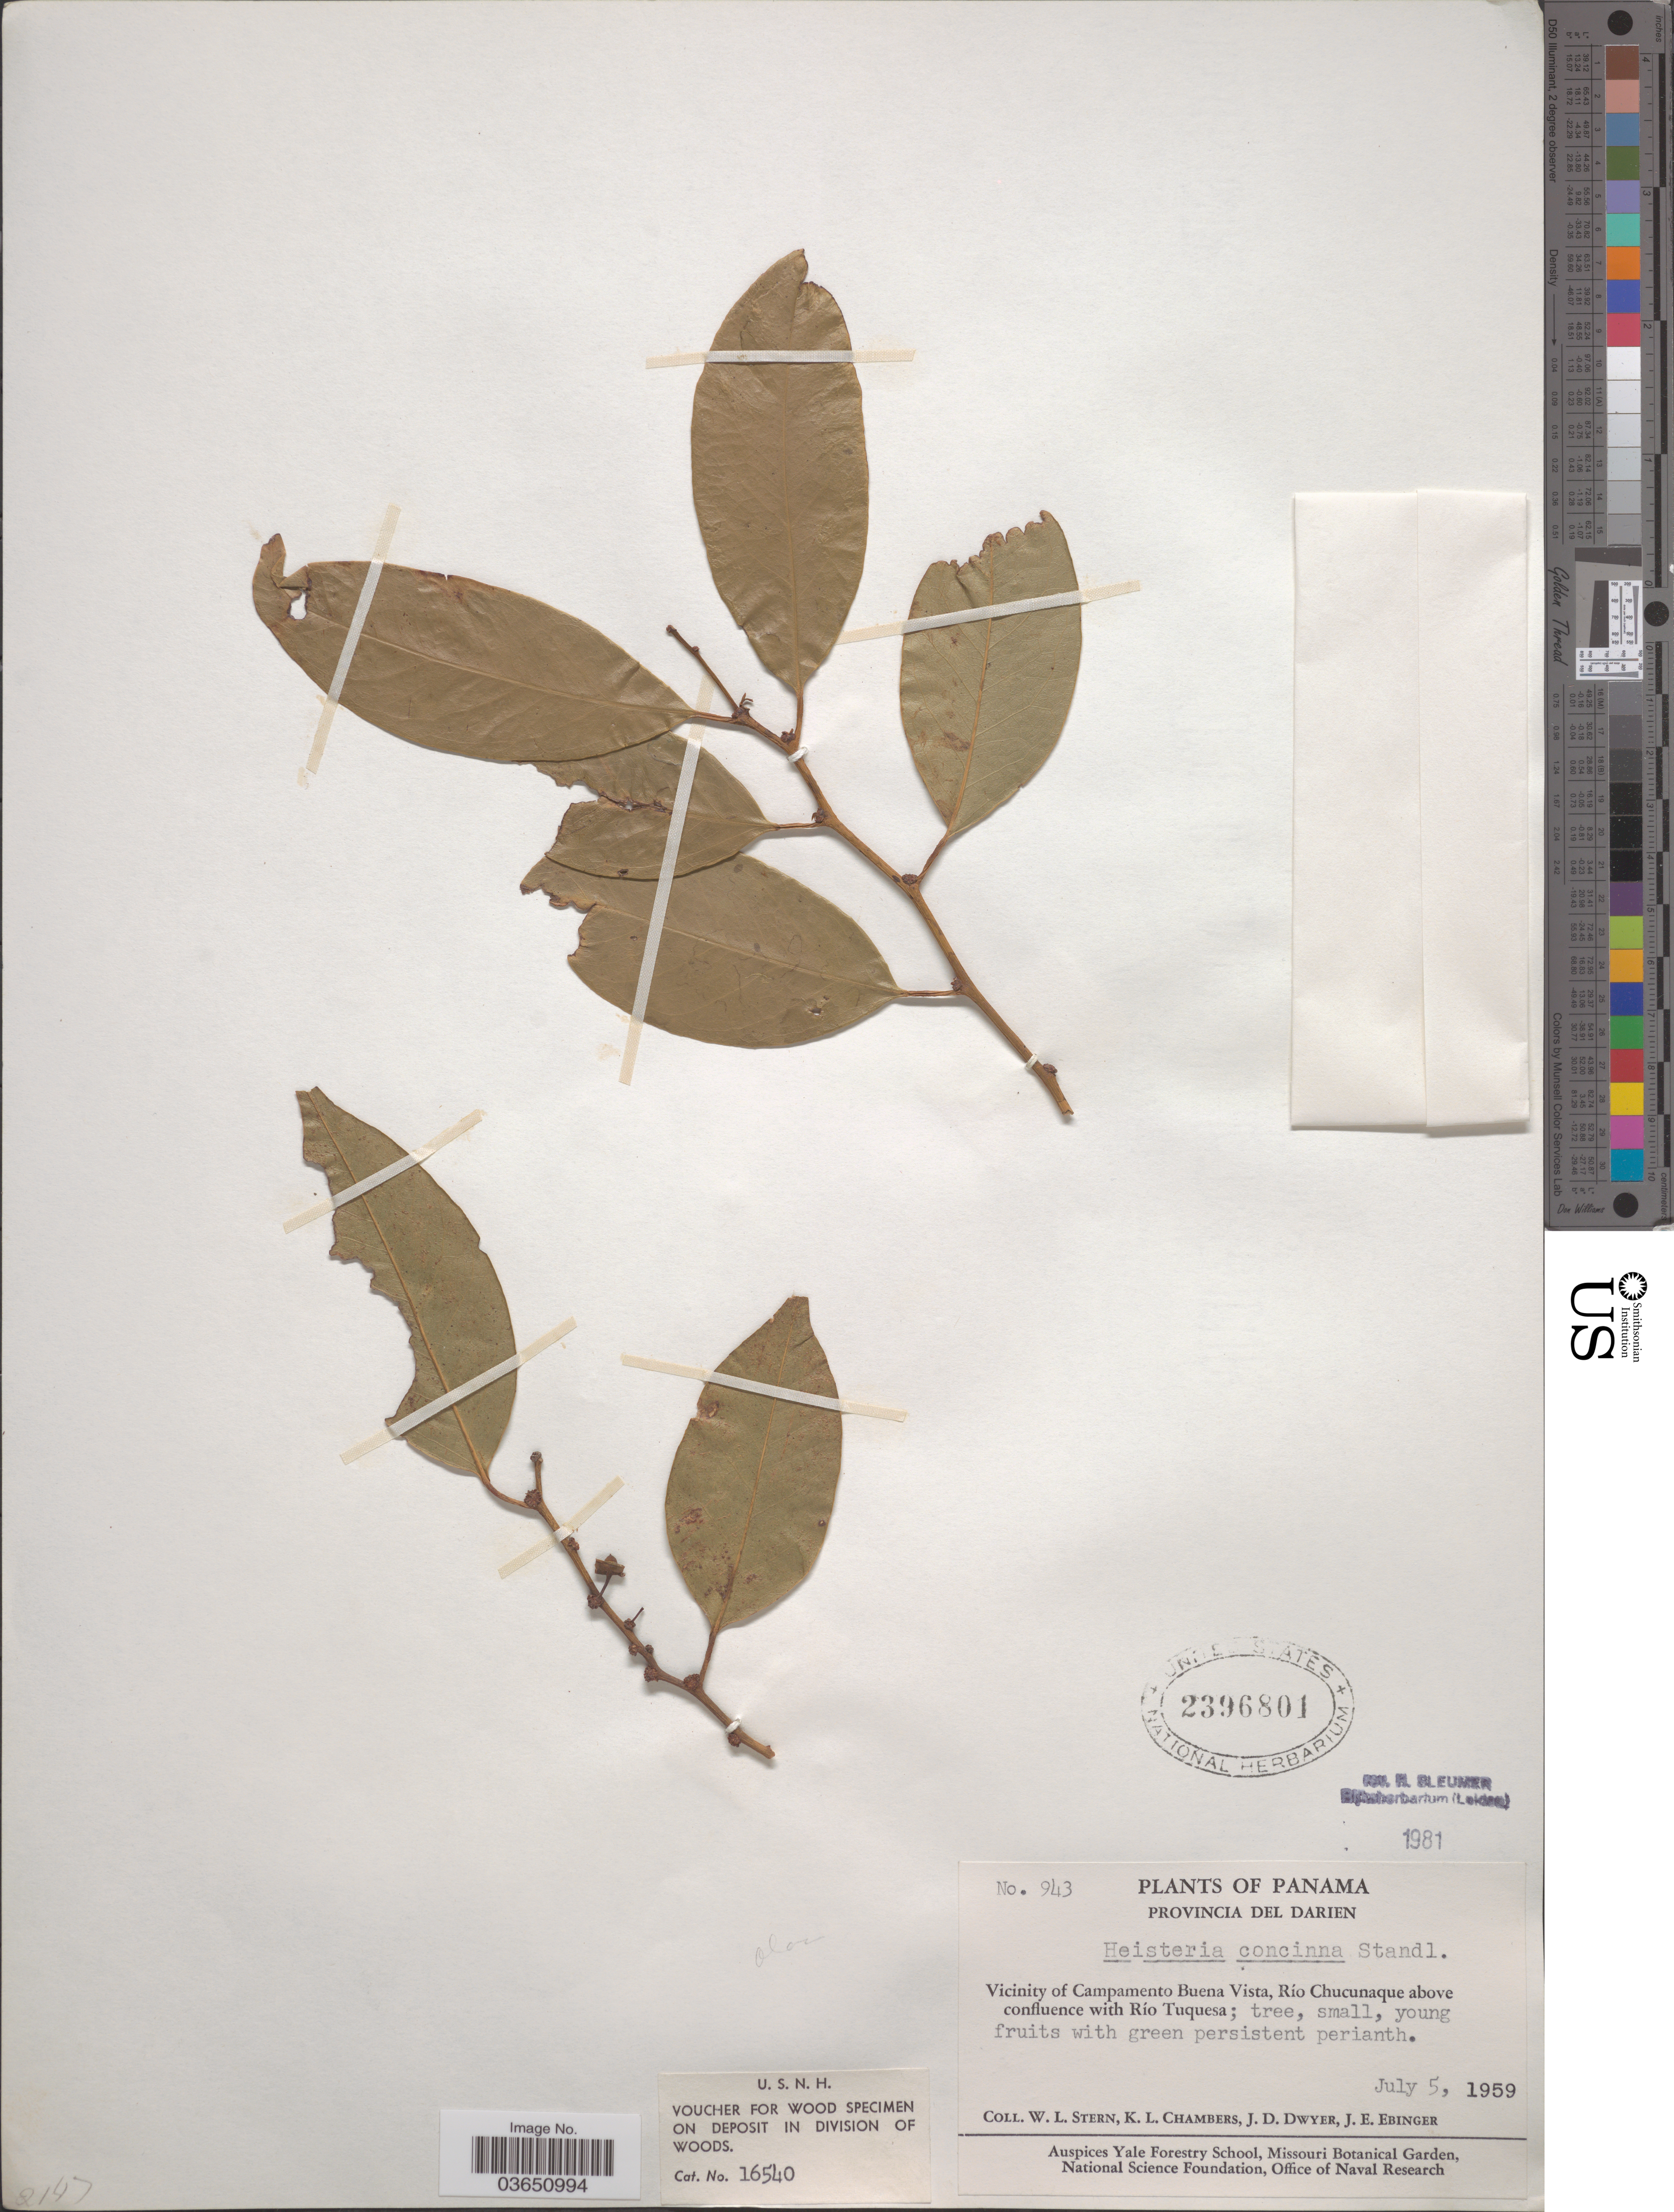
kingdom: Plantae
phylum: Tracheophyta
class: Magnoliopsida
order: Santalales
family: Erythropalaceae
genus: Heisteria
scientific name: Heisteria concinna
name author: Standl.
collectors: W. L. Stern, K. Chambers, J. D. Dwyer & J. Ebinger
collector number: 943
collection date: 1959-07-05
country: Panama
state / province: Darién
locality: Vicinity of Campamento Buena Vista, Río Chucunaque above confluence with Río Tuquesa.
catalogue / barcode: US 2396801